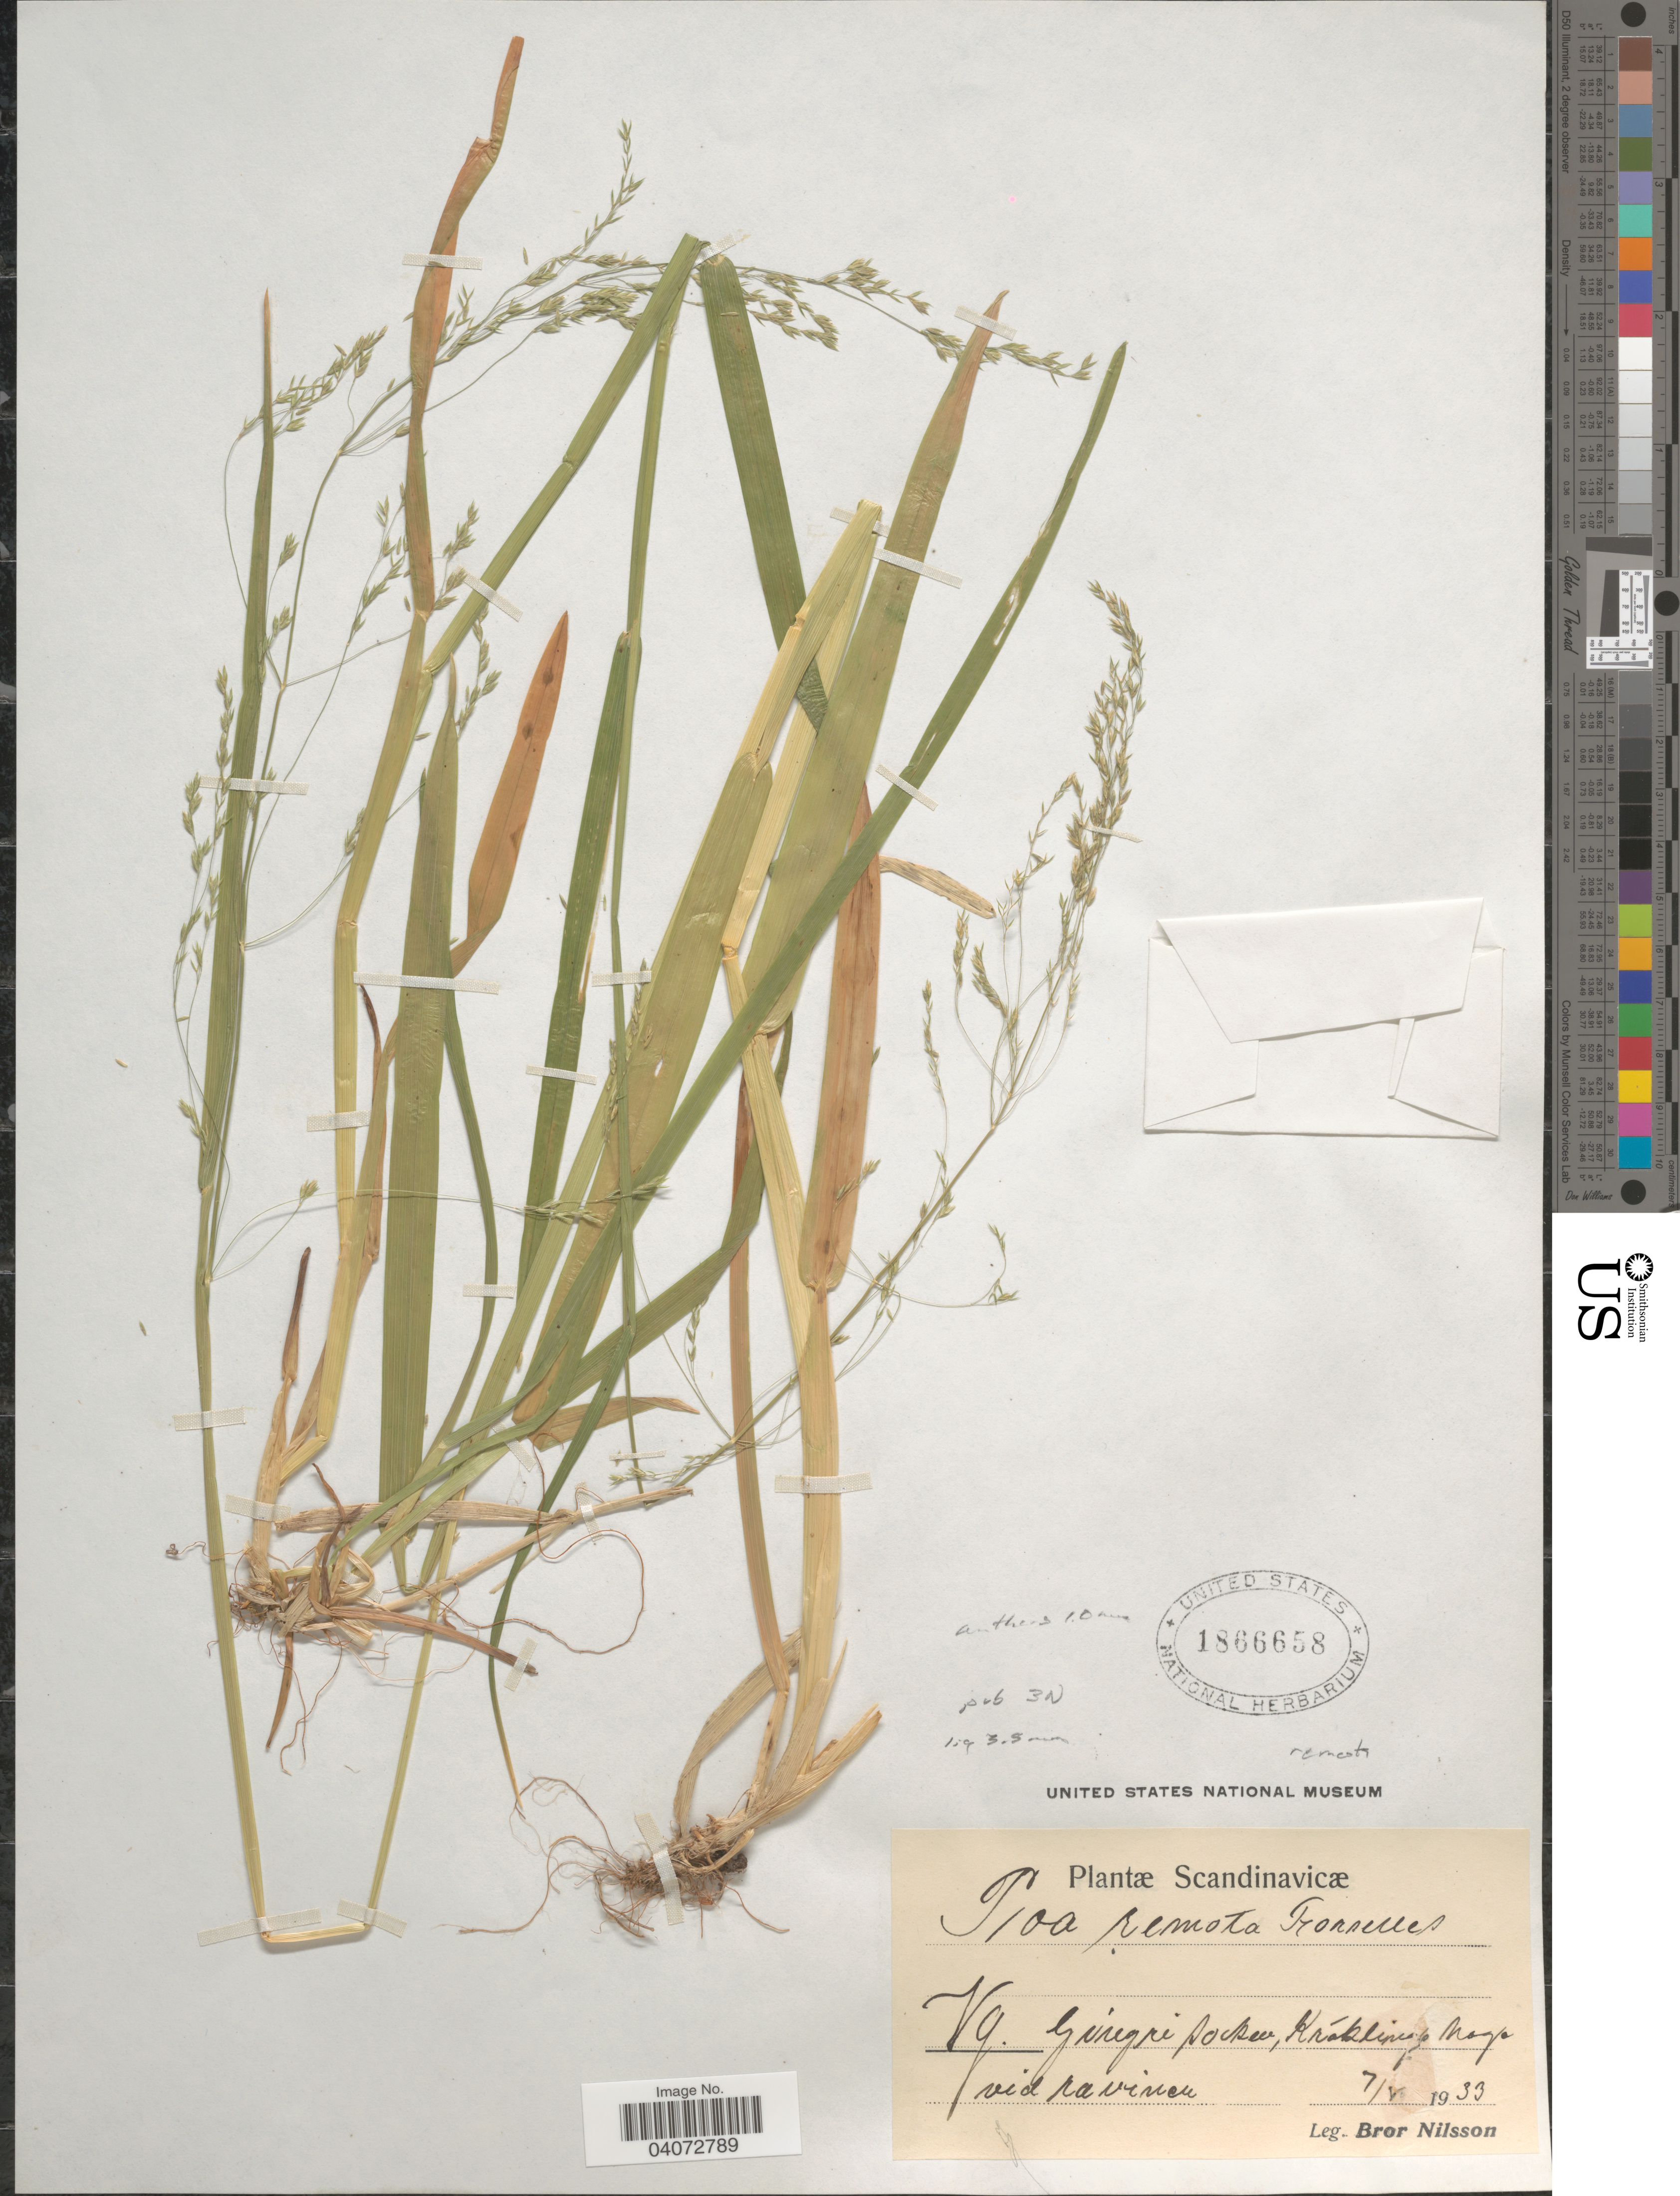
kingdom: Plantae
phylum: Tracheophyta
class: Liliopsida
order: Poales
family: Poaceae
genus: Poa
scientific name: Poa remota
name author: Forselles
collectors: B. Nilsson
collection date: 1933-05-07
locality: Scandinavicæ. Giregri sockow, Krákling naga vid ravinen. [interpreted]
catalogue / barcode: US 1866658